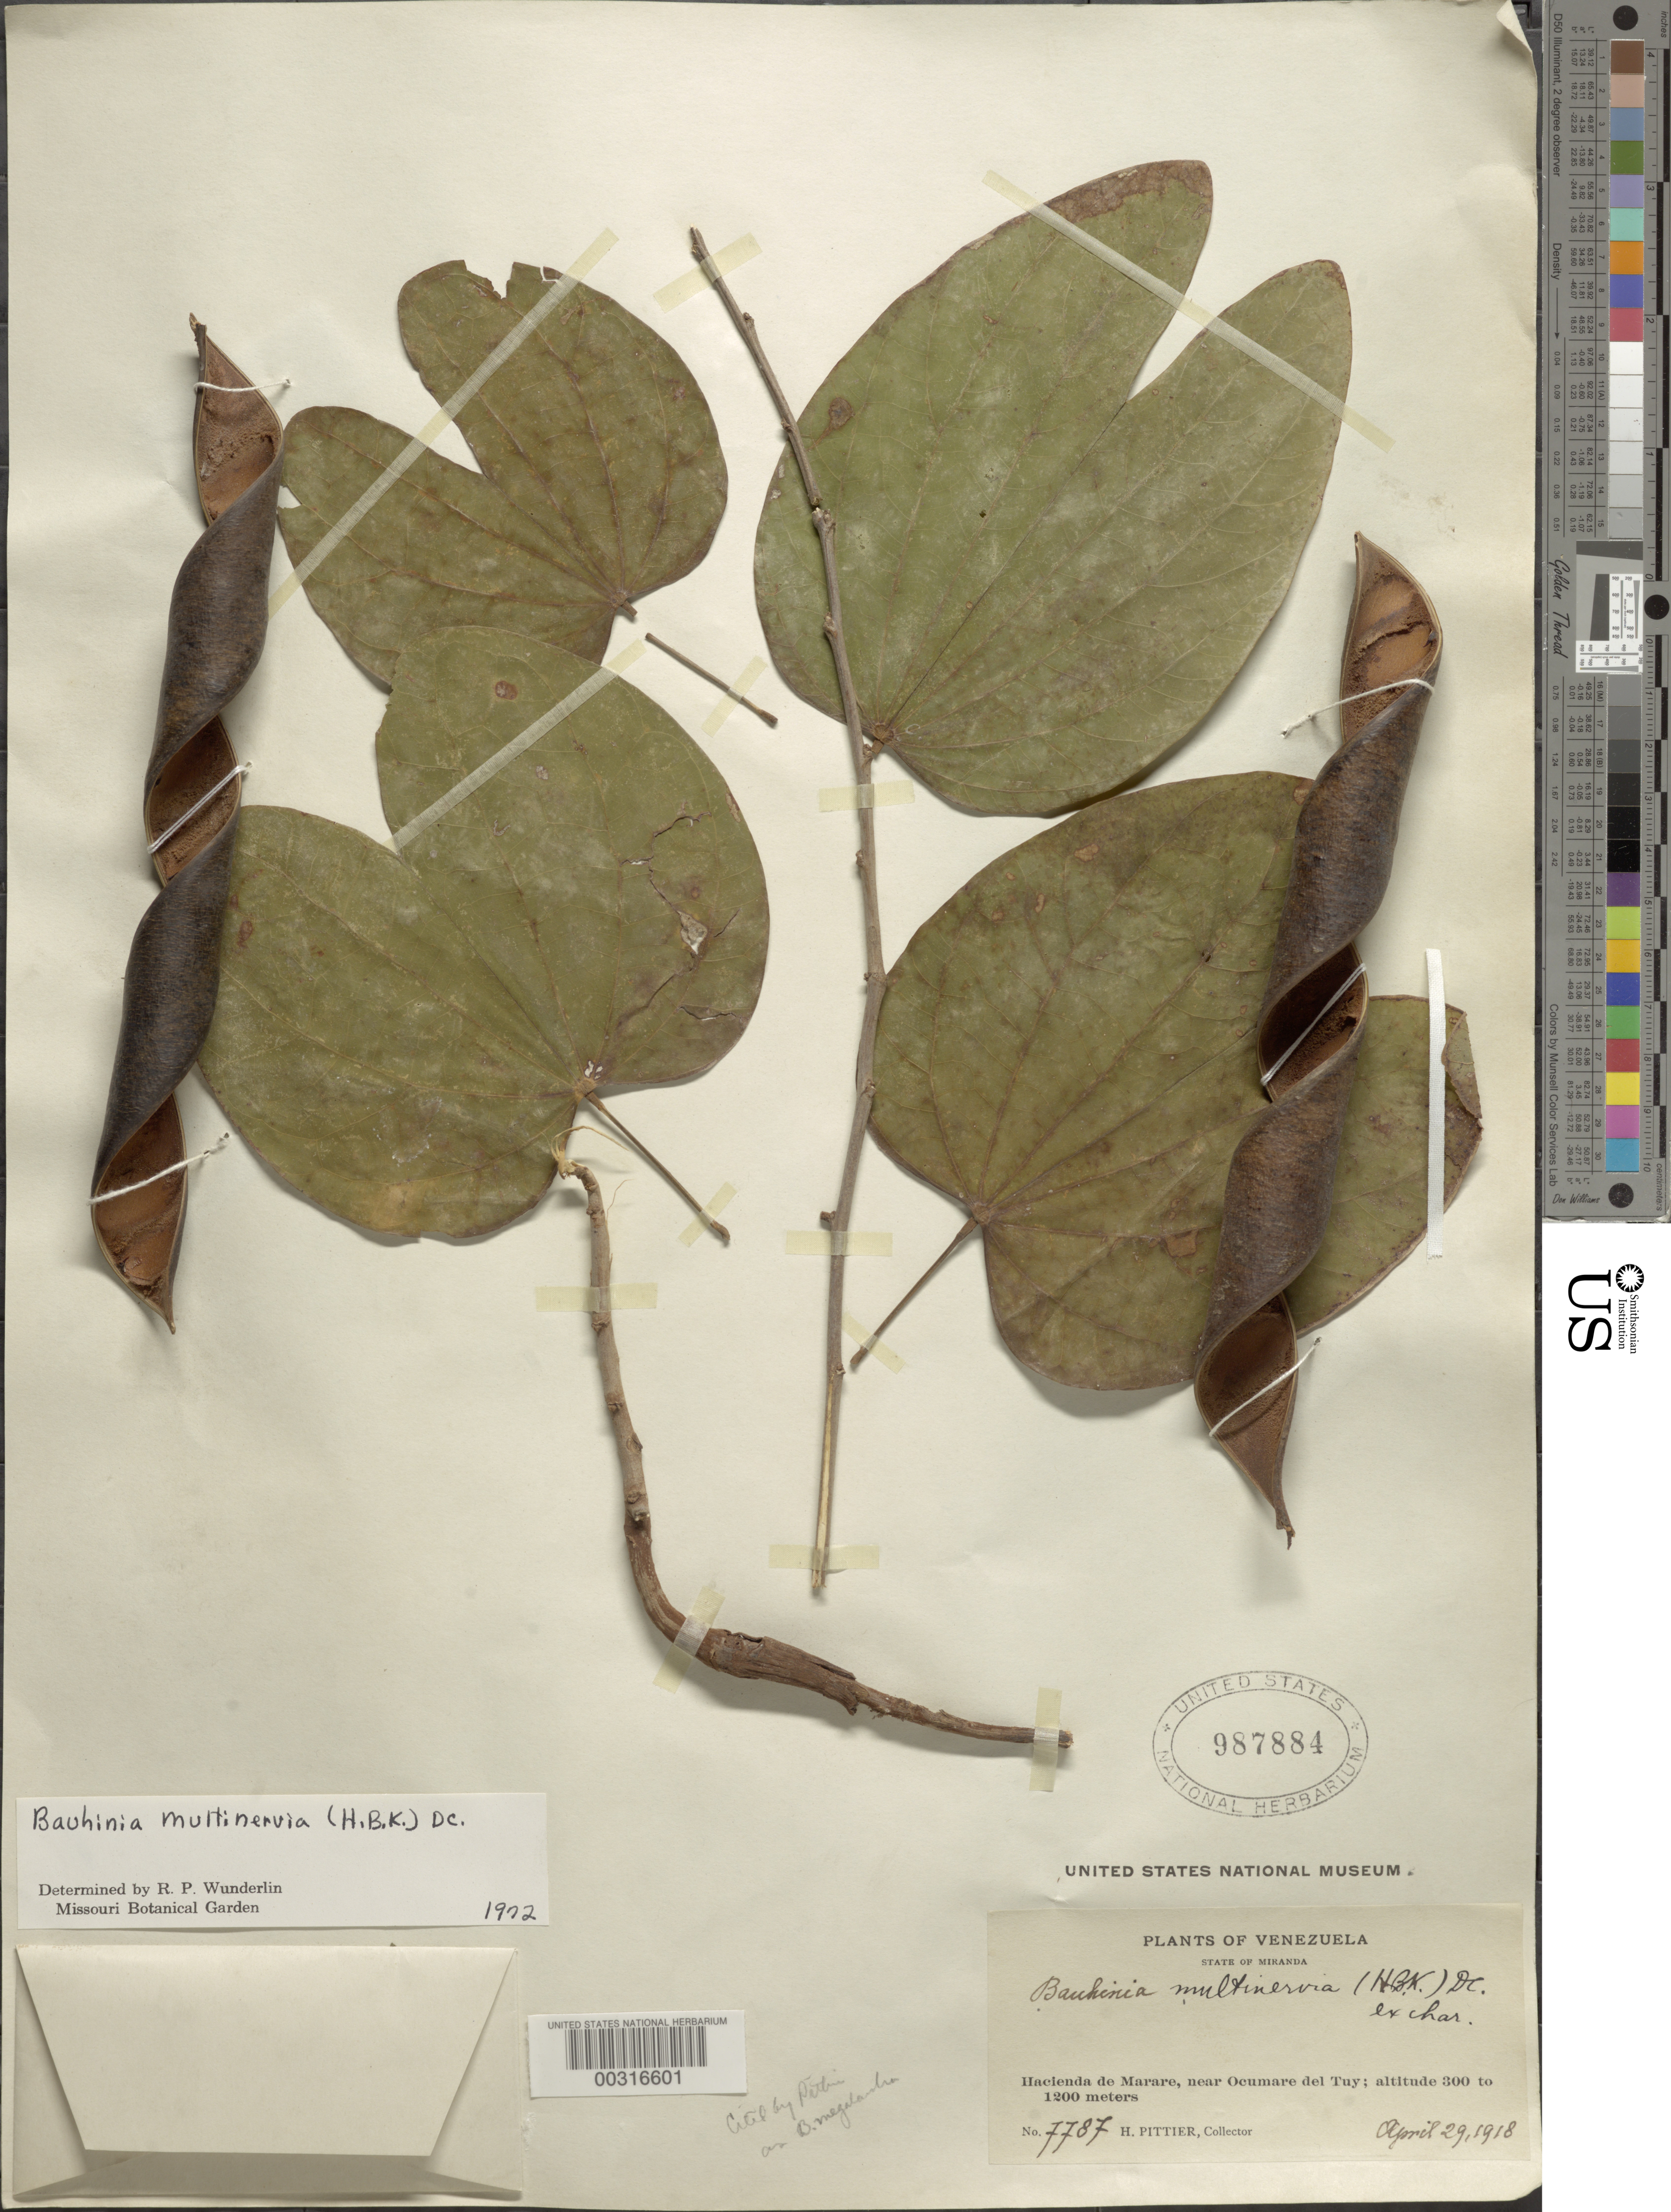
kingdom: Plantae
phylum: Tracheophyta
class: Magnoliopsida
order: Fabales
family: Fabaceae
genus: Bauhinia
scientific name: Bauhinia multinervia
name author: (Kunth) DC.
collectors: H. F. Pittier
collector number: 7787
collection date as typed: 29 Apr 1918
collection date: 1918-04-29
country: Venezuela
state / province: Miranda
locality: Hacienda de marare, near ocumare del tuy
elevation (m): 300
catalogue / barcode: US 987884